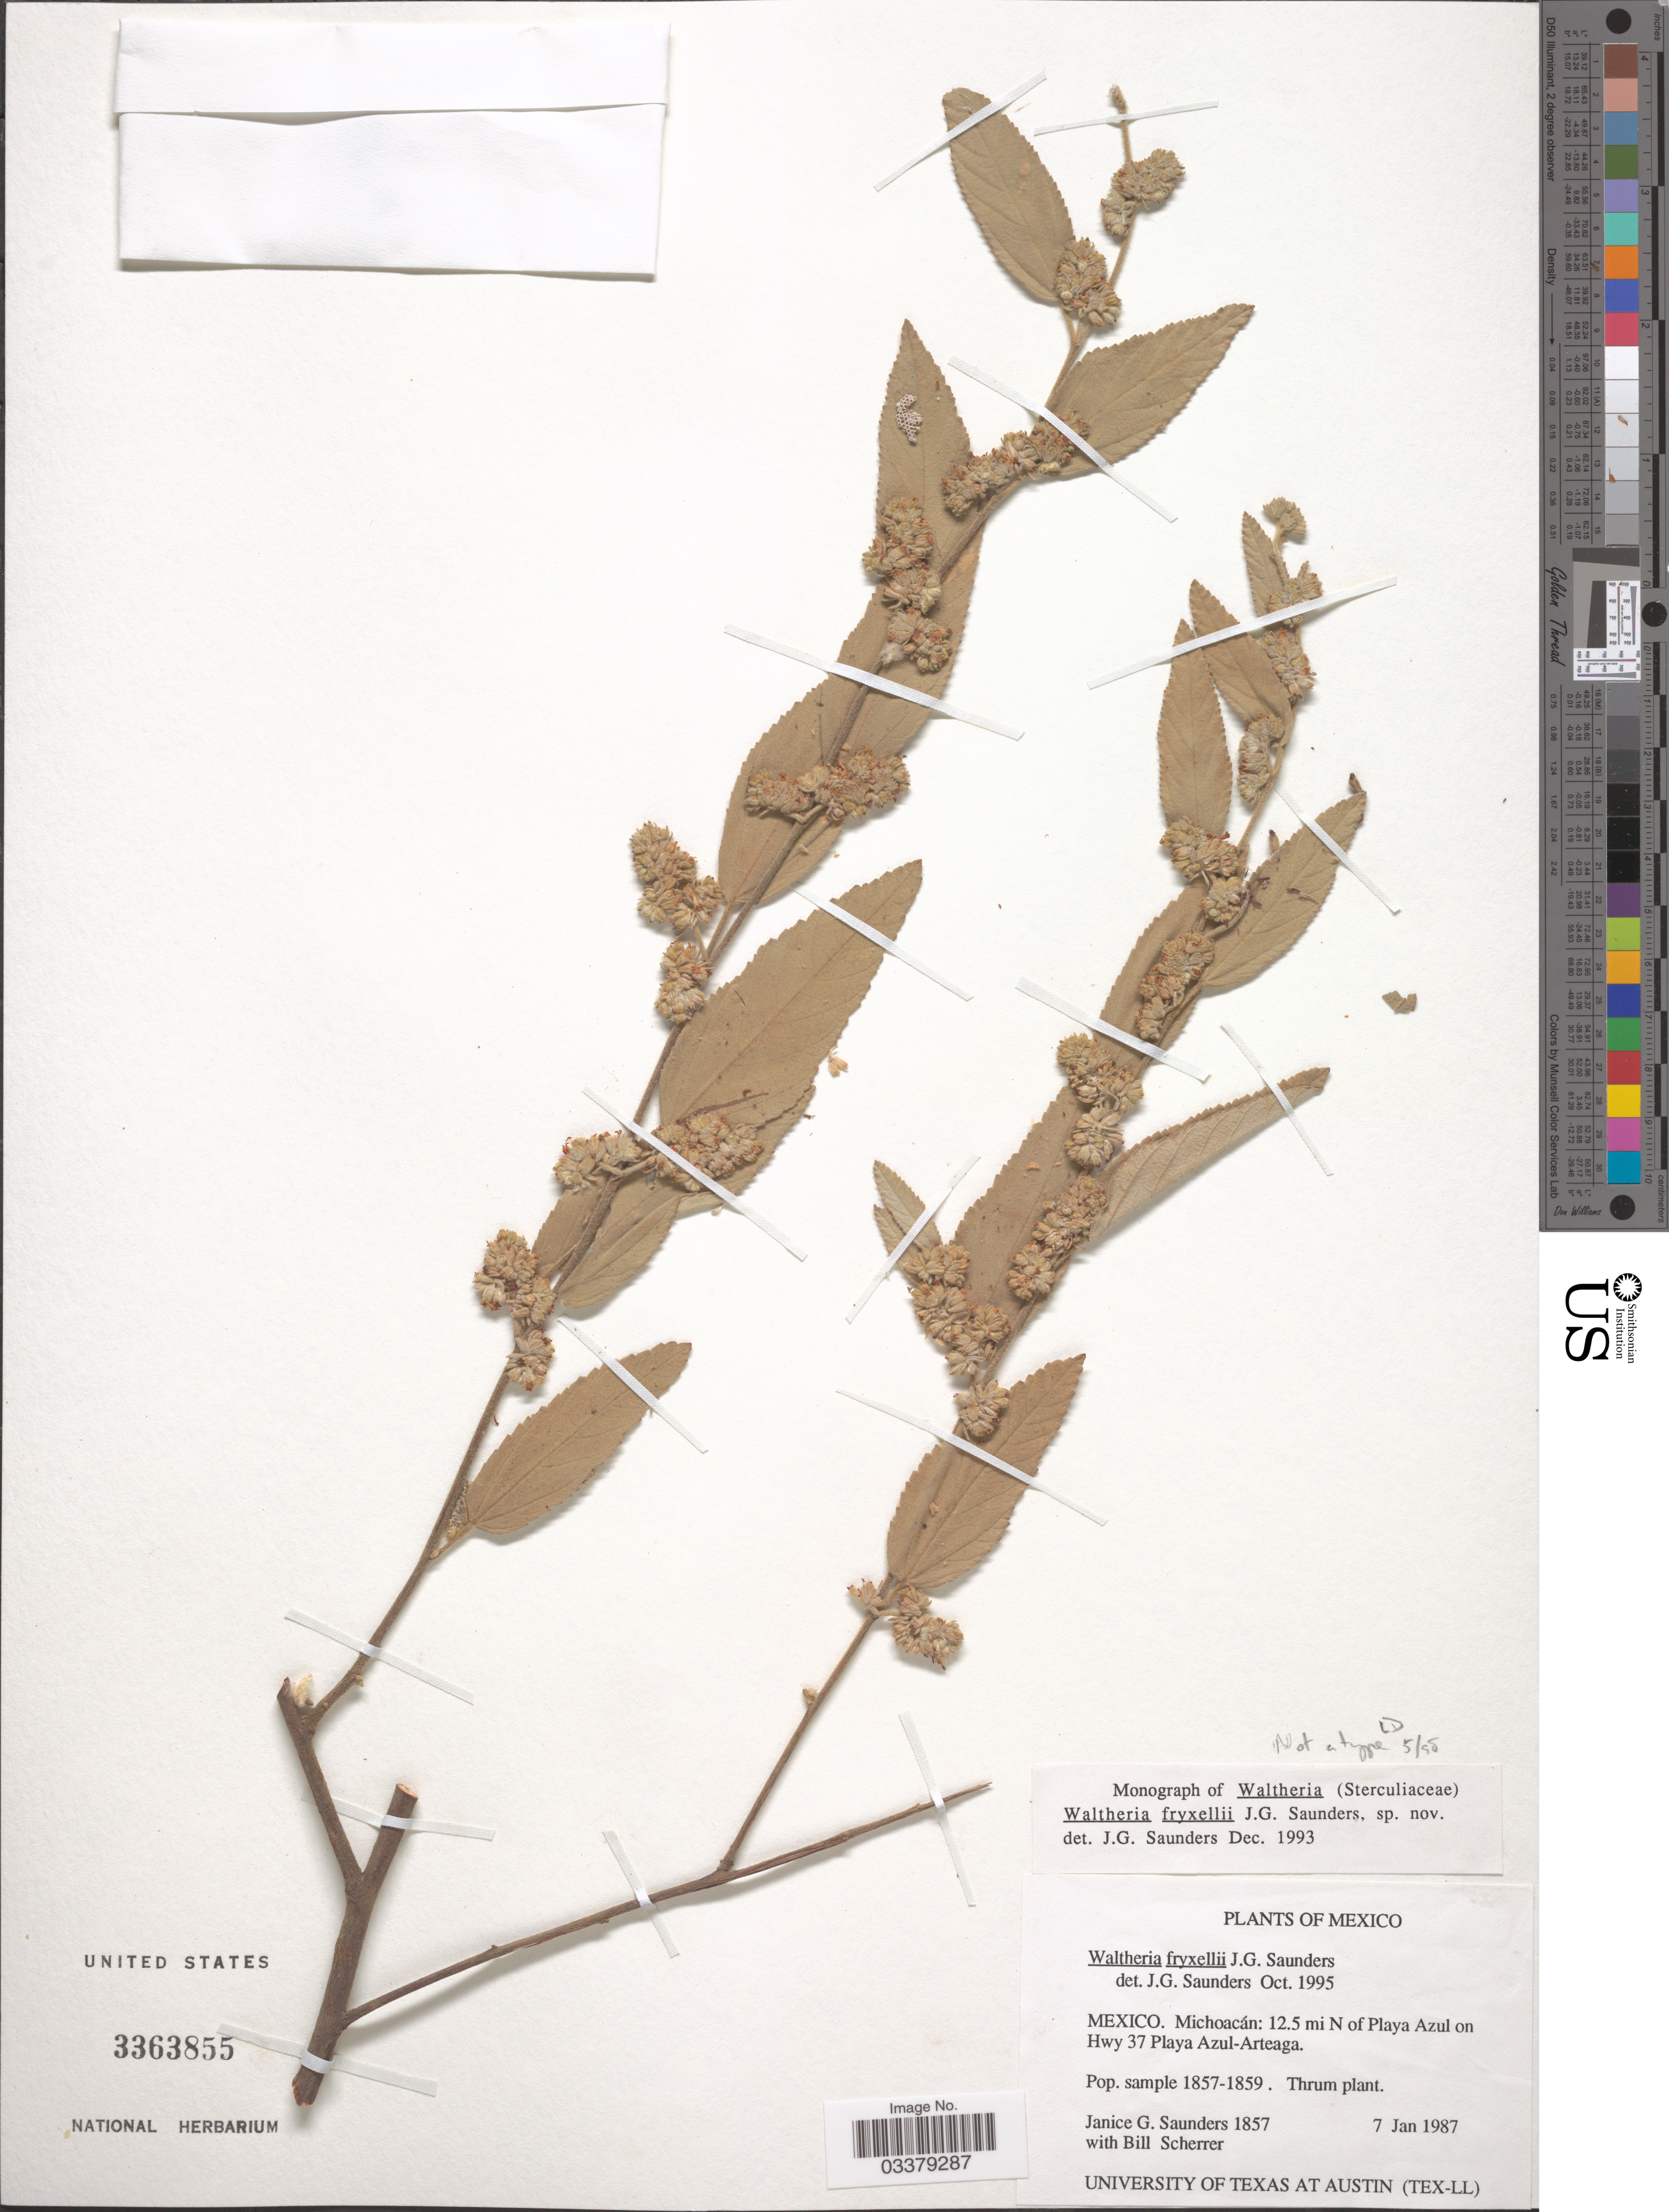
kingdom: Plantae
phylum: Tracheophyta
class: Magnoliopsida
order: Malvales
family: Malvaceae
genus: Waltheria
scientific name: Waltheria fryxellii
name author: J.G. Saunders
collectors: J. G. Saunders & B. Scherrer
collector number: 1857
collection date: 1987-01-07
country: Mexico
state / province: Michoacán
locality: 12.5 mi N of Playa Azul on Hwy 37 Playa Azul-Arteaga.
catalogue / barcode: US 3363855